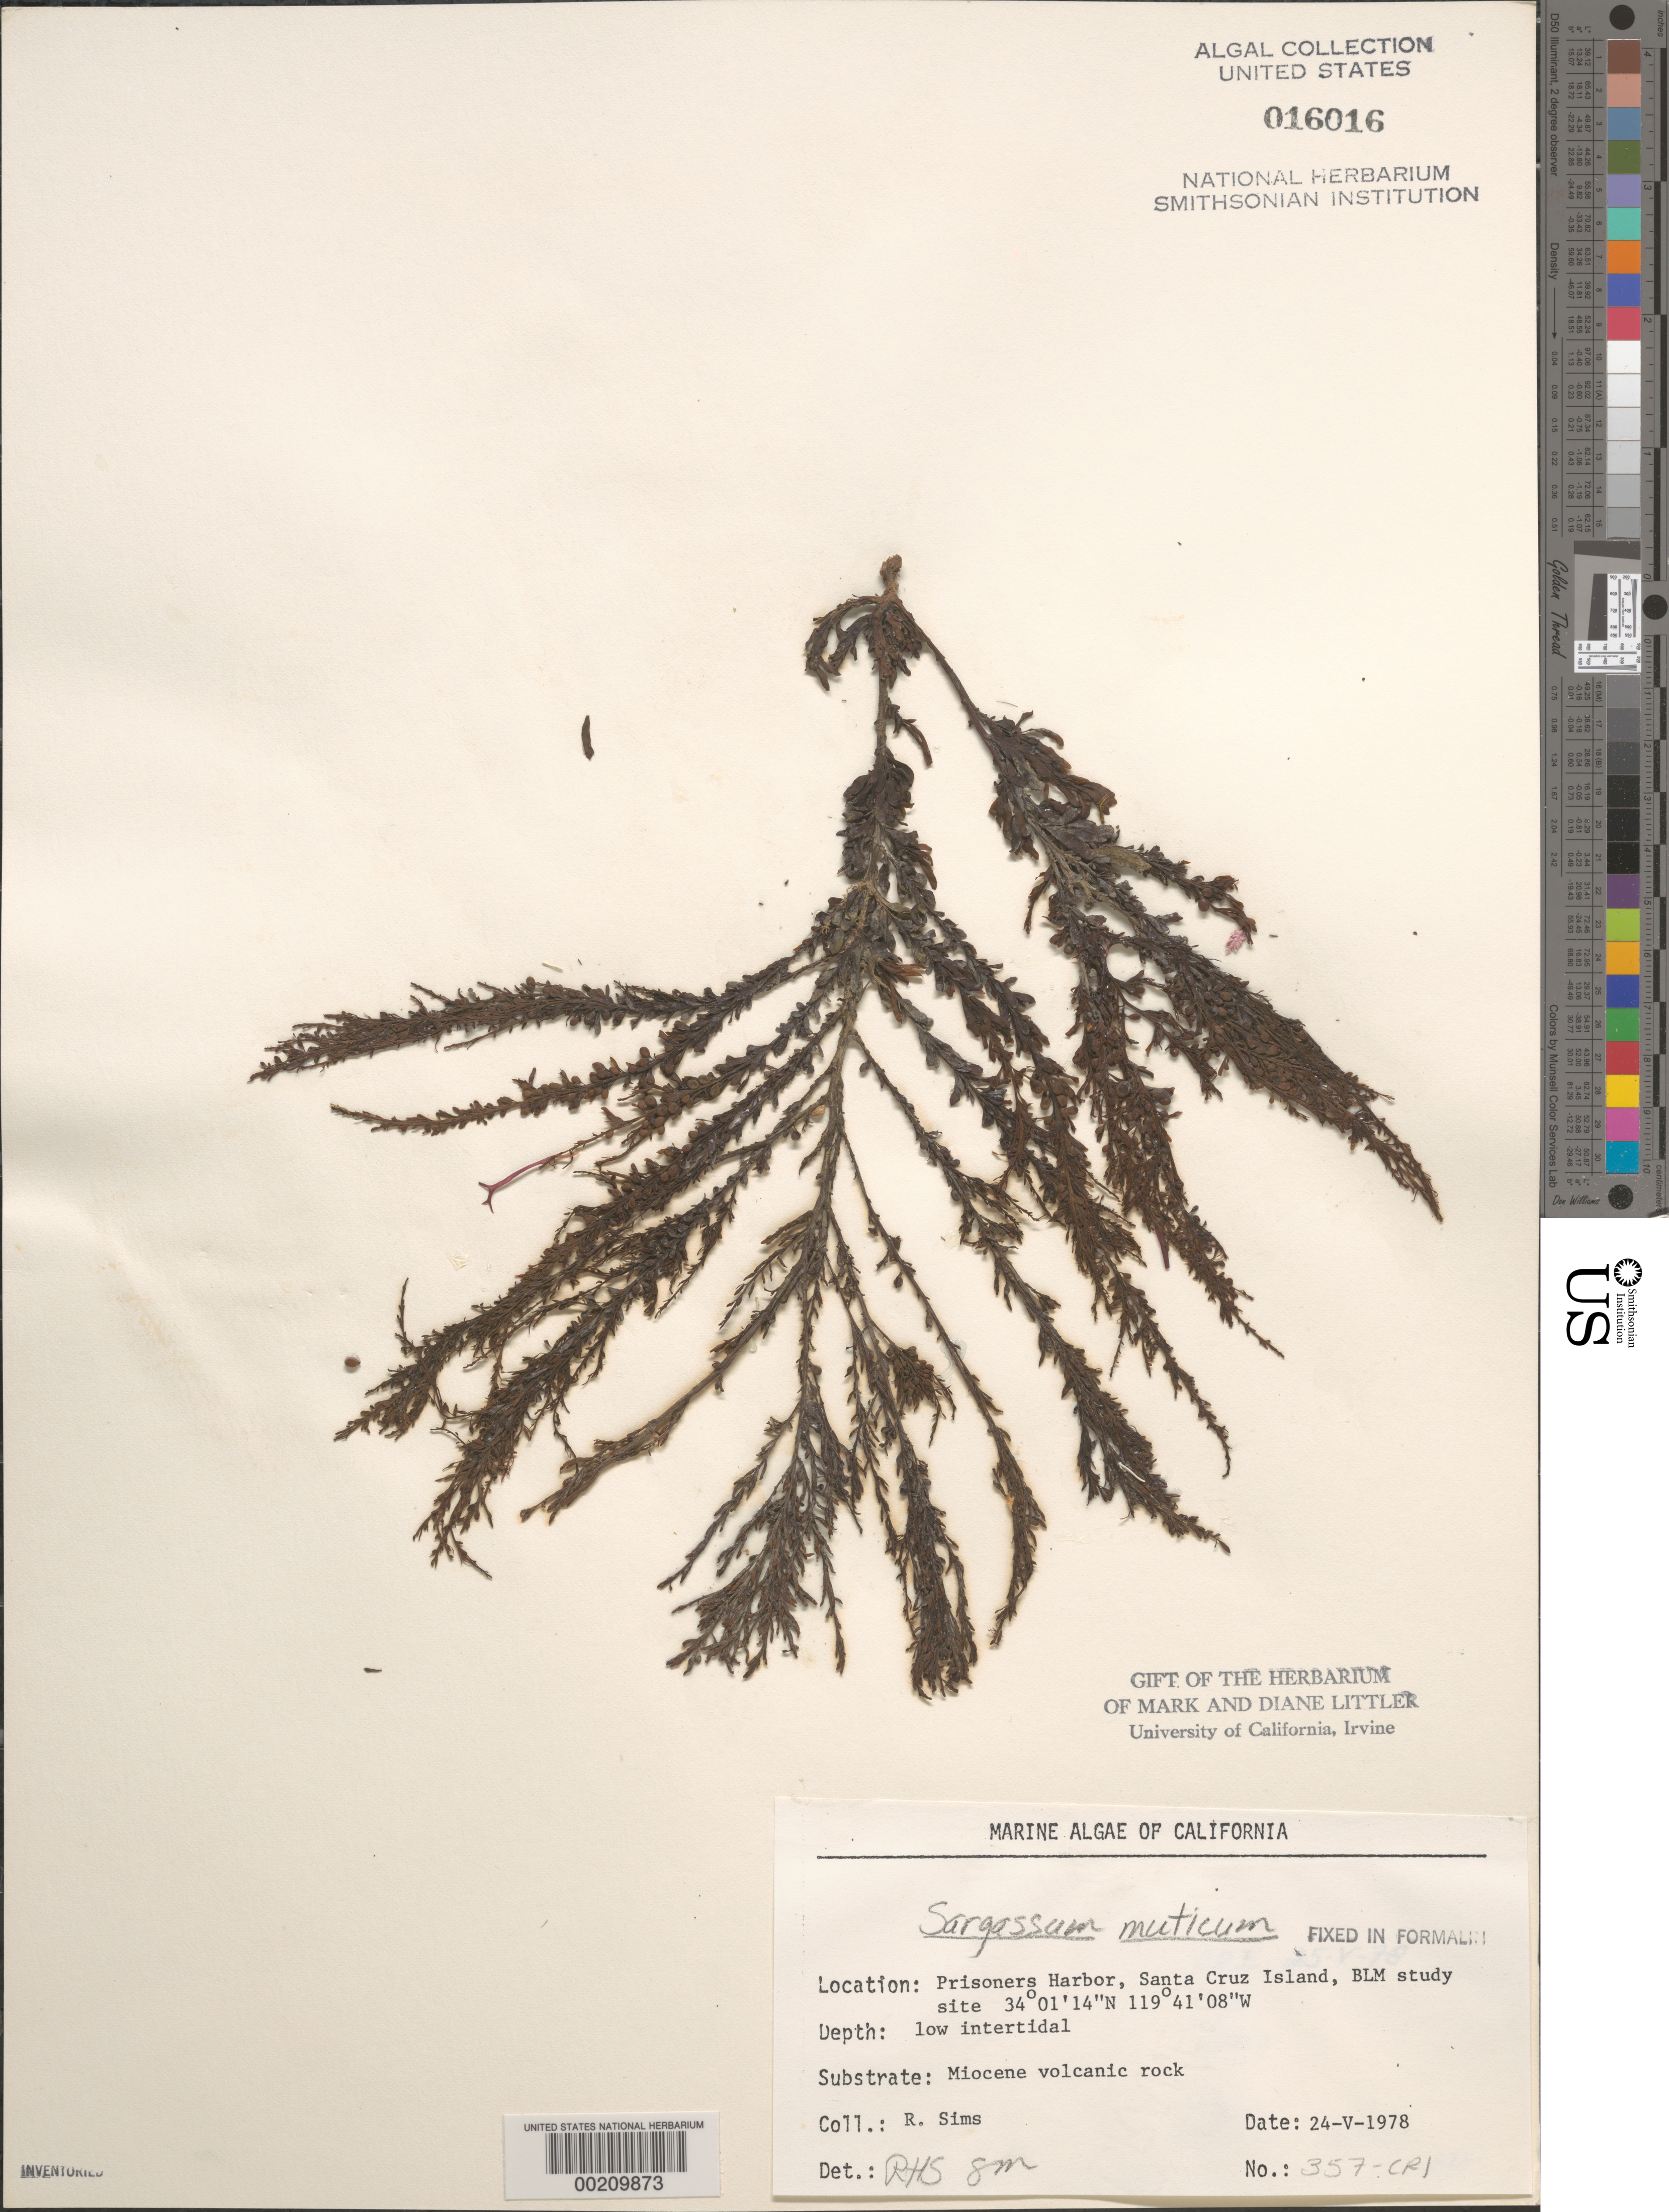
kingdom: Chromista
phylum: Ochrophyta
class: Phaeophyceae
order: Fucales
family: Sargassaceae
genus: Sargassum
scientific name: Sargassum muticum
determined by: Sims, Robert H.; Murray, S. N.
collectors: R. H. Sims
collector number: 357-cri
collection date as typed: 24 May 1978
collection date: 1978-05-24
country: United States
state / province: California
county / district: Santa Barbara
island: Santa Cruz Island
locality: Prisoners Harbor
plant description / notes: BLM-SOCALBIGHT Rocky Intertidal Survey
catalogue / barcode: US 16016